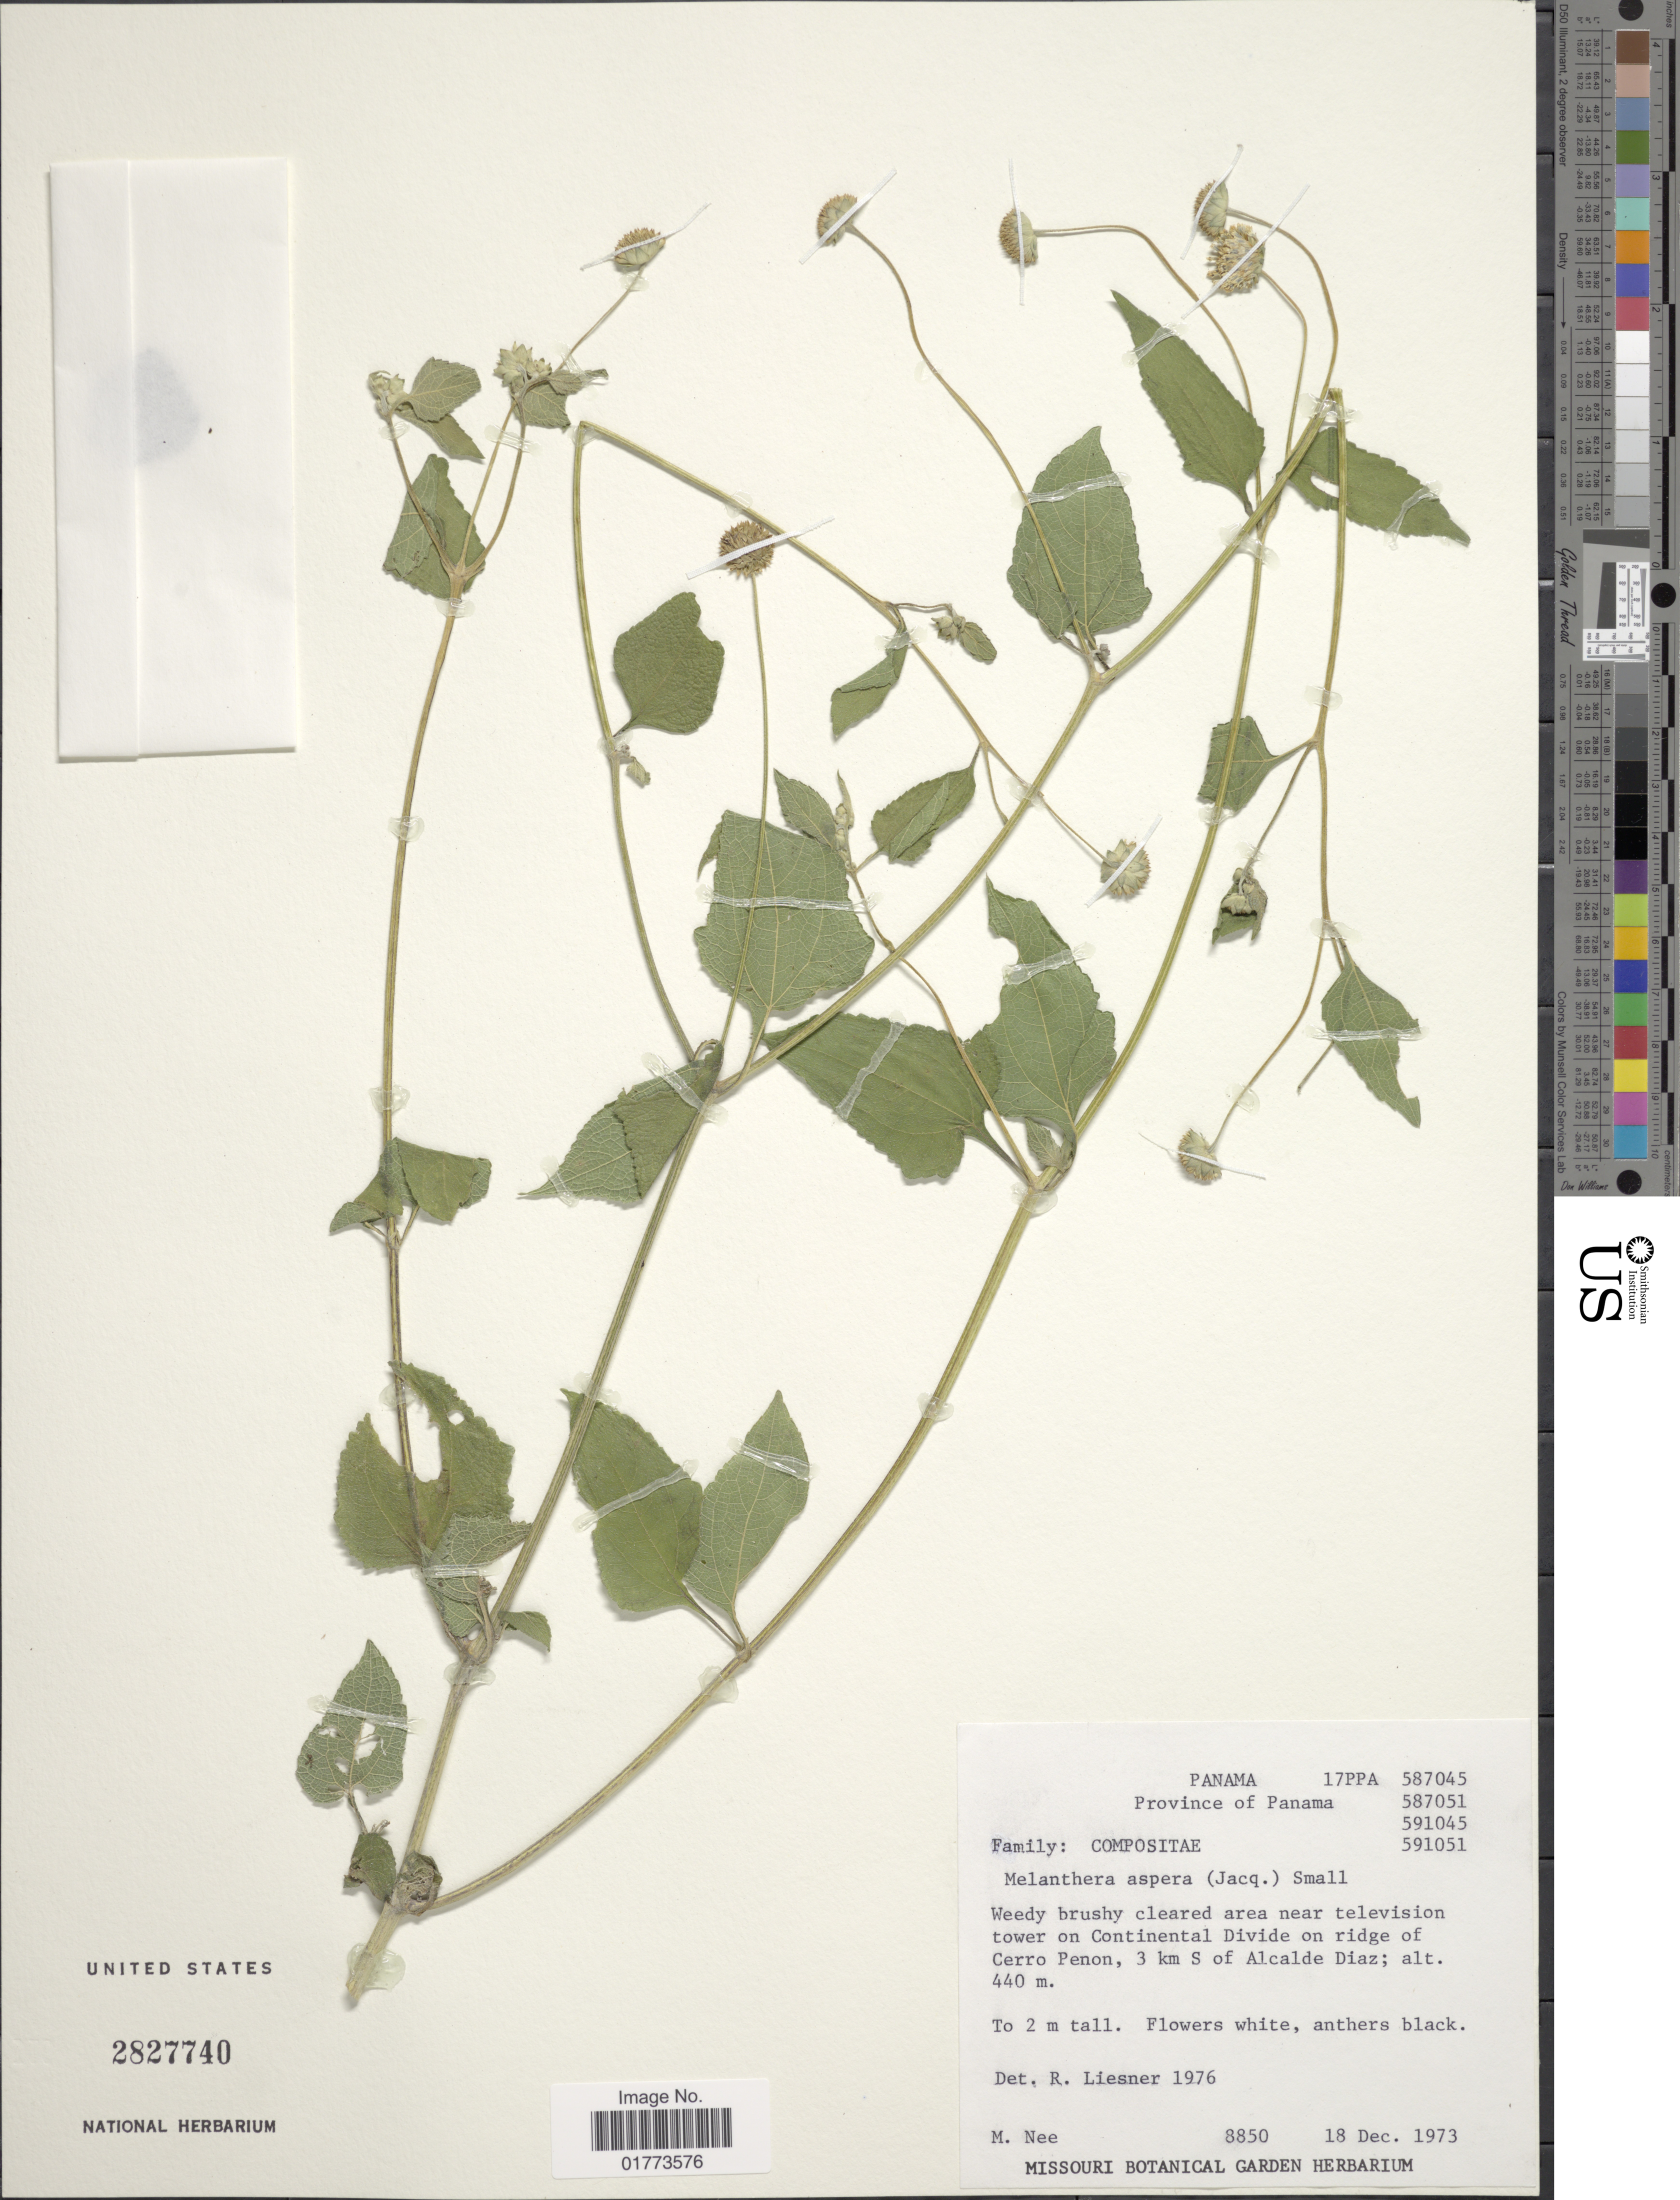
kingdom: Plantae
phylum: Tracheophyta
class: Magnoliopsida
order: Asterales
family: Asteraceae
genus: Melanthera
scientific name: Melanthera nivea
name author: (L.) Small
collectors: M. Nee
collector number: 8850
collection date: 1973-12-18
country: Panama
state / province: Panamá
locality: Weedy brushy cleared area near television tower on Continental Divide on ridge of Cerro Penon, 3 km S of Alcalde Diaz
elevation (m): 440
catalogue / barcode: US 2827740